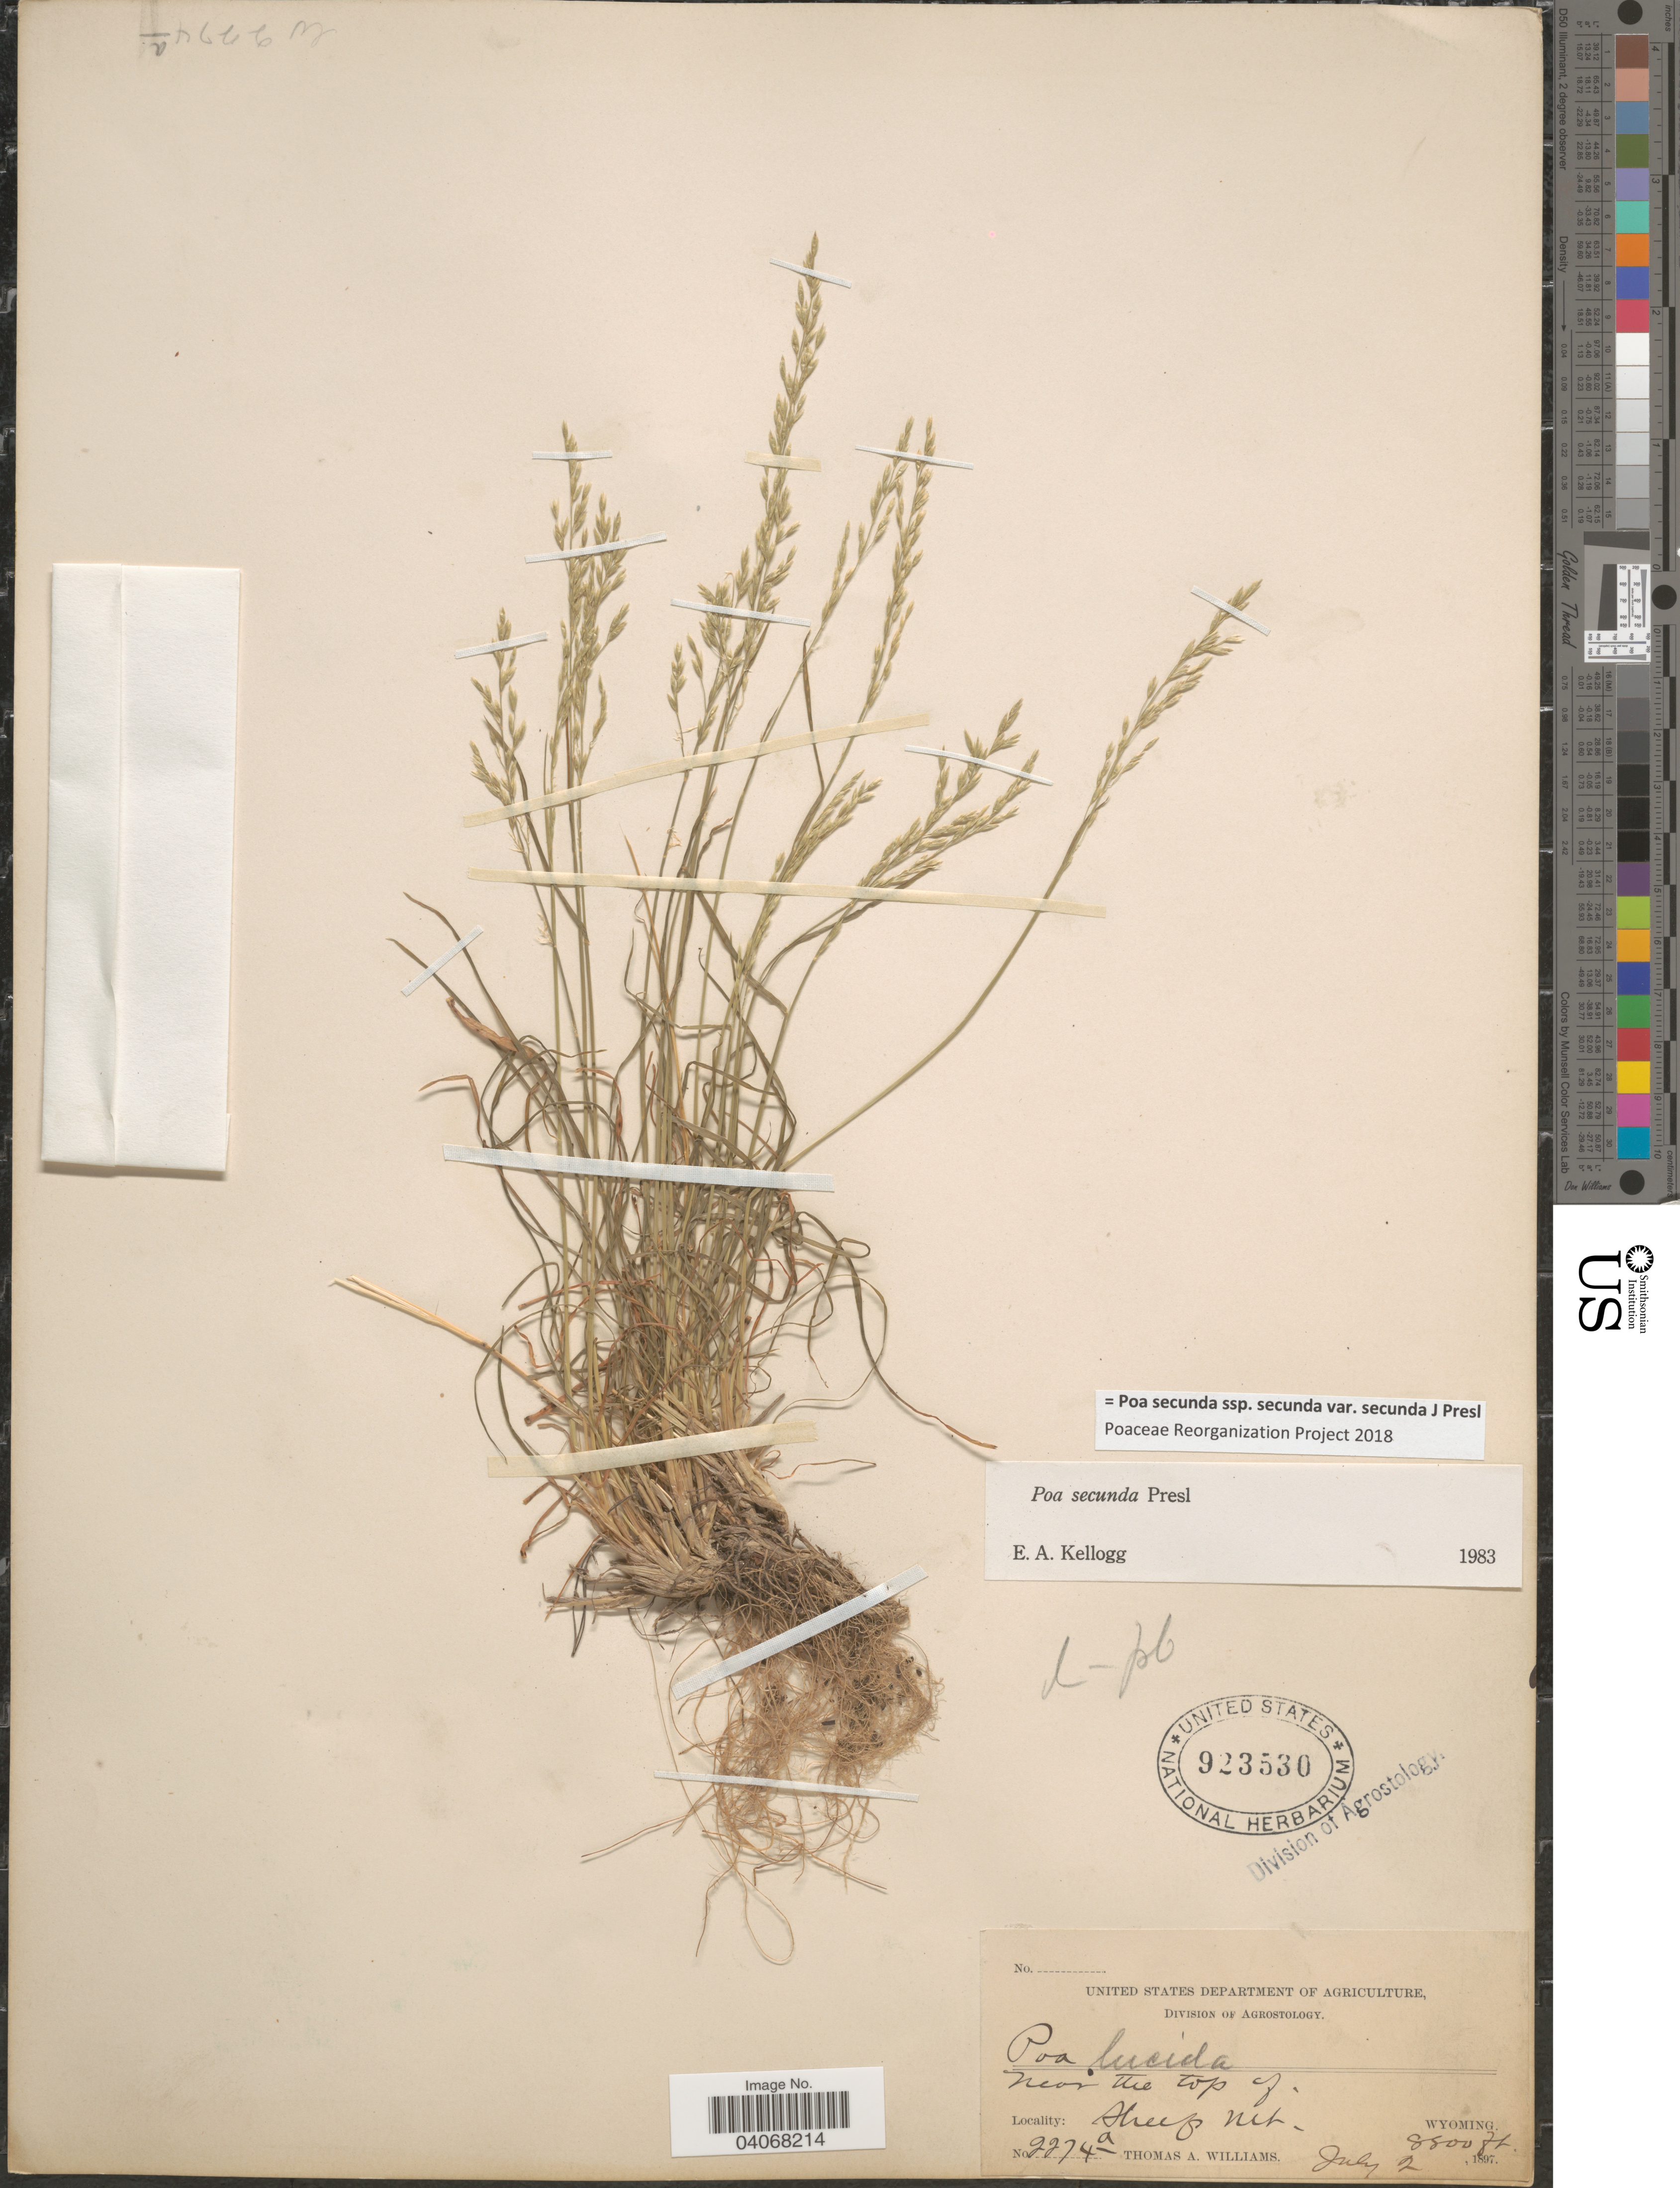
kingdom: Plantae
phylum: Tracheophyta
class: Liliopsida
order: Poales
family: Poaceae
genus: Poa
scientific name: Poa secunda subsp. secunda var. secunda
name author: J. Presl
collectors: T. A. Williams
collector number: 2274a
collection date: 1897-07-02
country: United States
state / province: Wyoming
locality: Near the top of Sheep Mt.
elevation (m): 2682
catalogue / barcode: US 923530